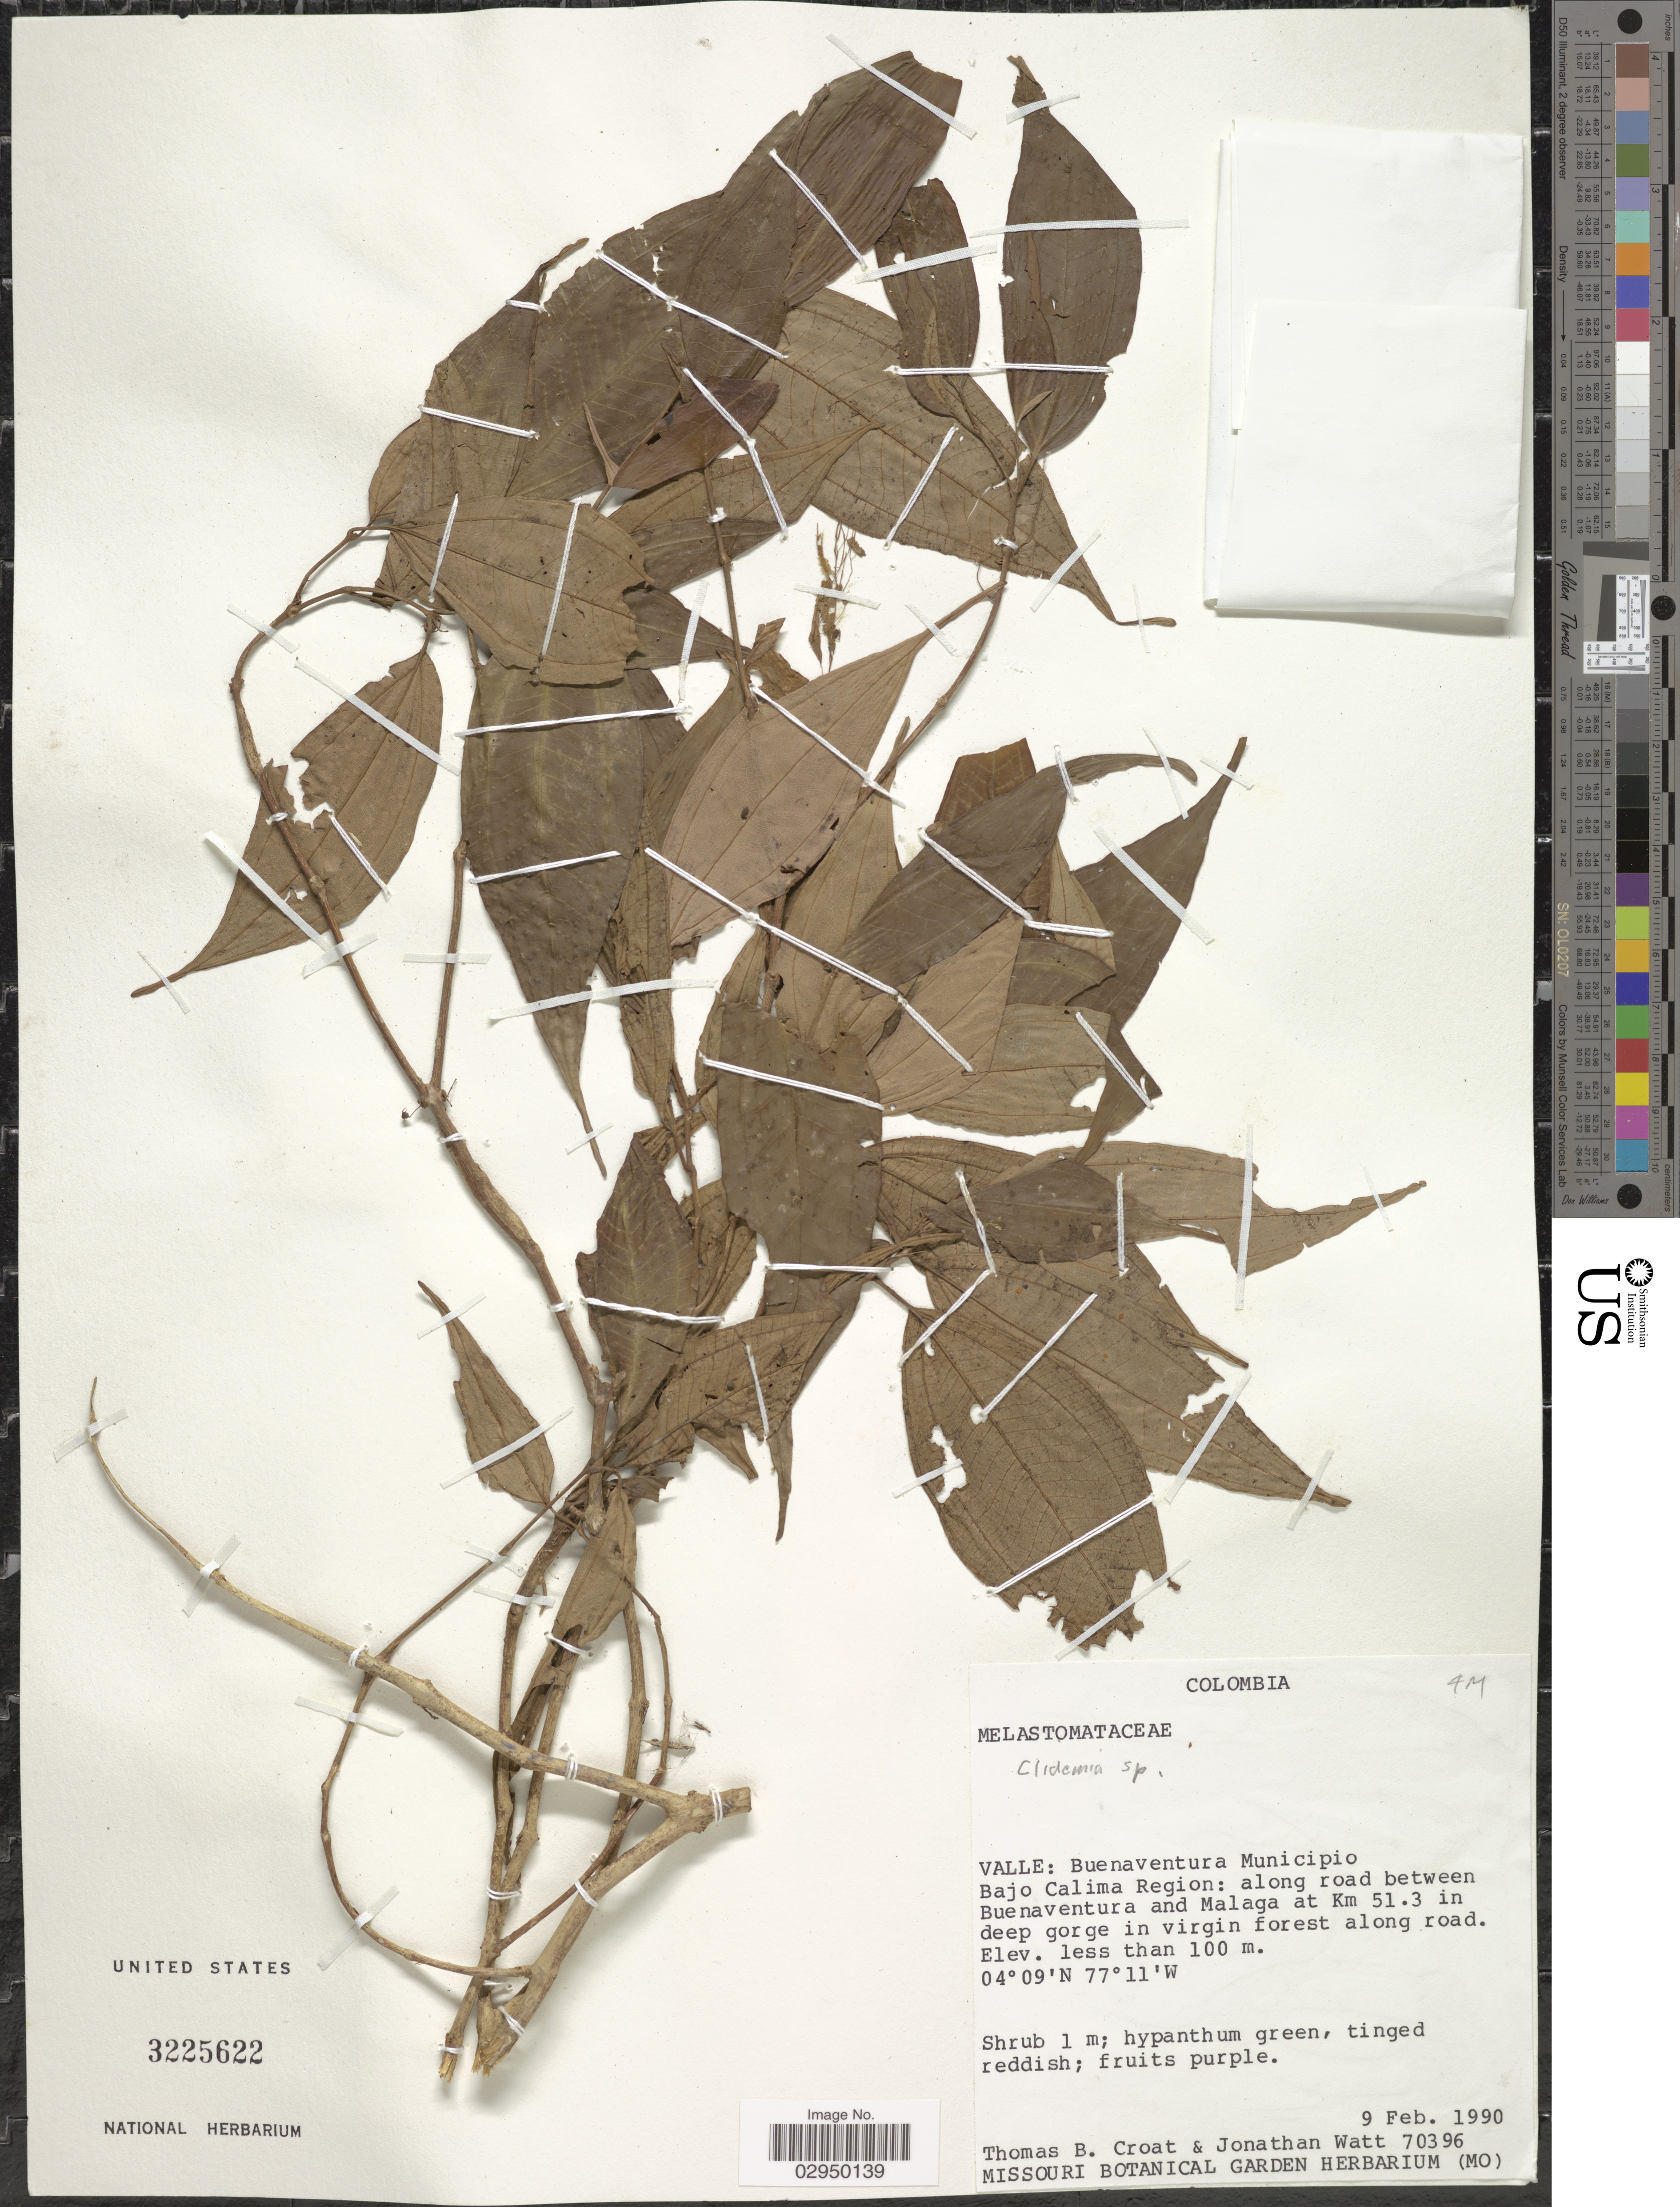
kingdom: Plantae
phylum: Tracheophyta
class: Magnoliopsida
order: Myrtales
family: Melastomataceae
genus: Clidemia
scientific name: Clidemia sp.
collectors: T. B. Croat & J. Watt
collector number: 70396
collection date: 1990-02-09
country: Colombia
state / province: Valle del Cauca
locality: Buenaventura Municipio. Bajo Calima Region: along road between Buenaventura and Malaga at Km 51.3.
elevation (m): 100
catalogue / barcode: US 3225622